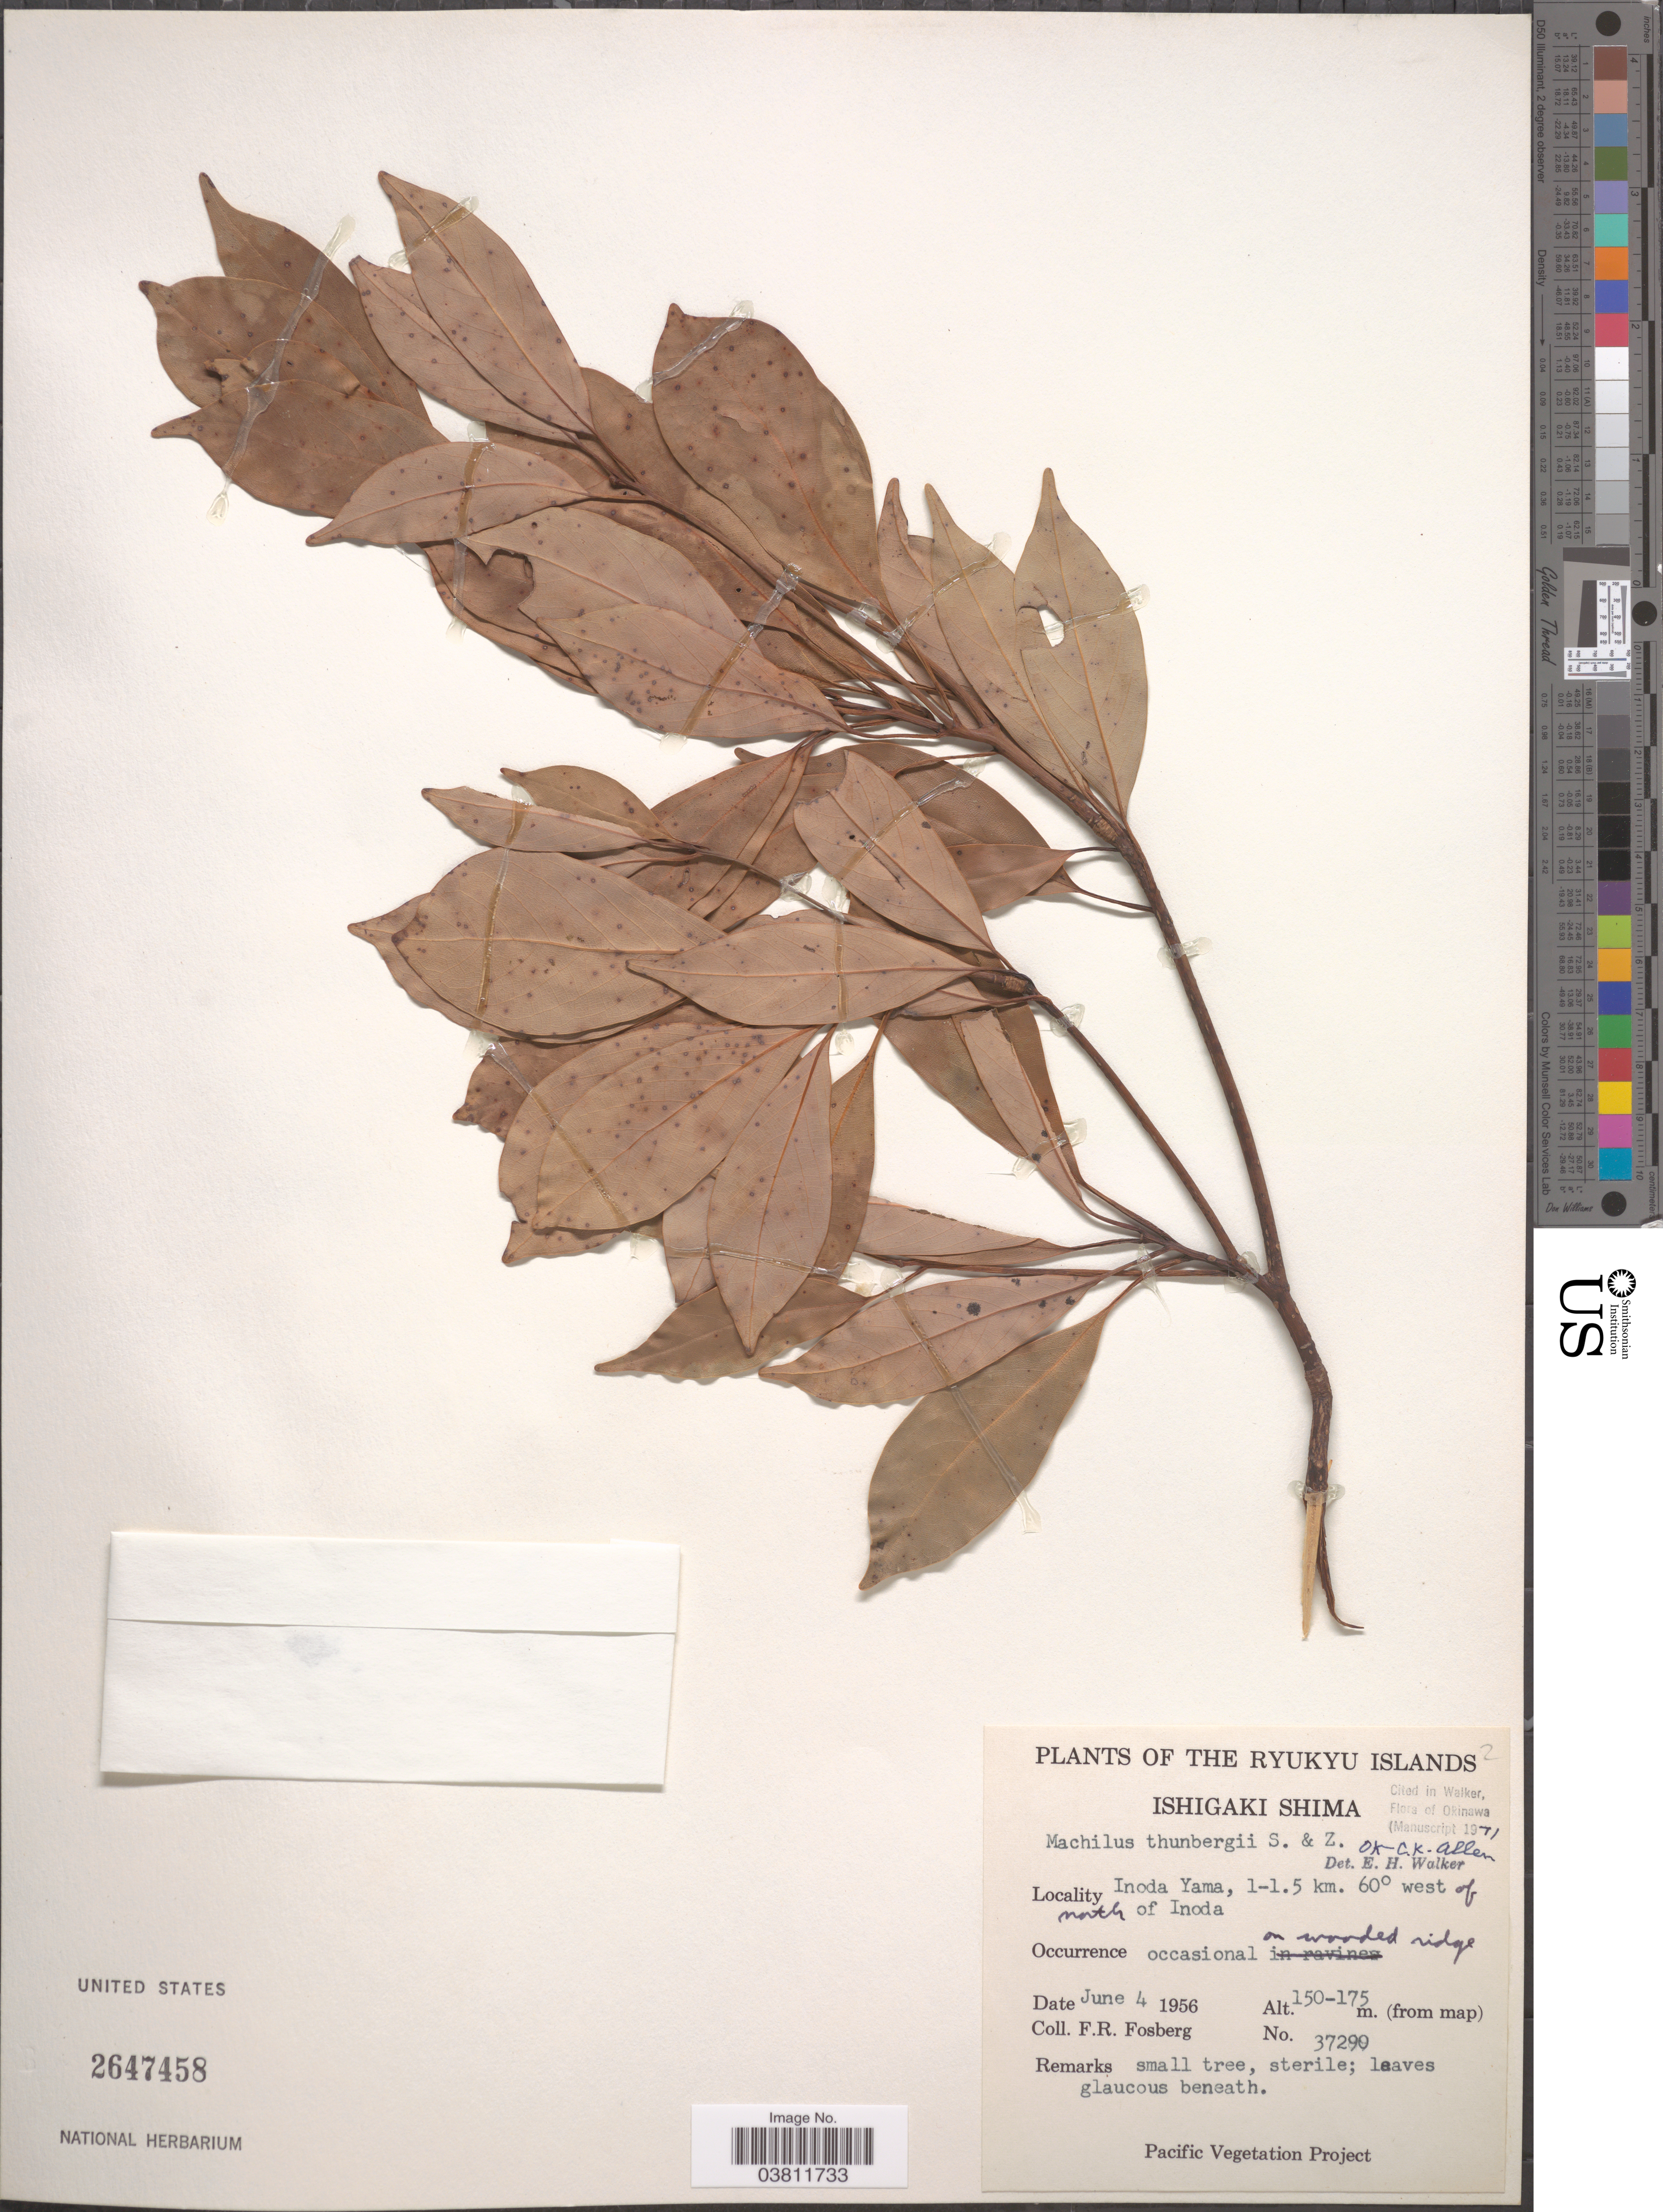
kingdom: Plantae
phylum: Tracheophyta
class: Magnoliopsida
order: Laurales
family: Lauraceae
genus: Machilus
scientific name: Machilus thunbergii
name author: Siebold & Zucc.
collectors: F. R. Fosberg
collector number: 37290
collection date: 1956-06-04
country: Japan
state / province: Okinawa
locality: The Ryukyu Islands, Ishigaki Shima. Inoda Yama, 1-1.5 km. 60° west of north of Inoda.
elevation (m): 150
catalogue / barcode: US 2647458